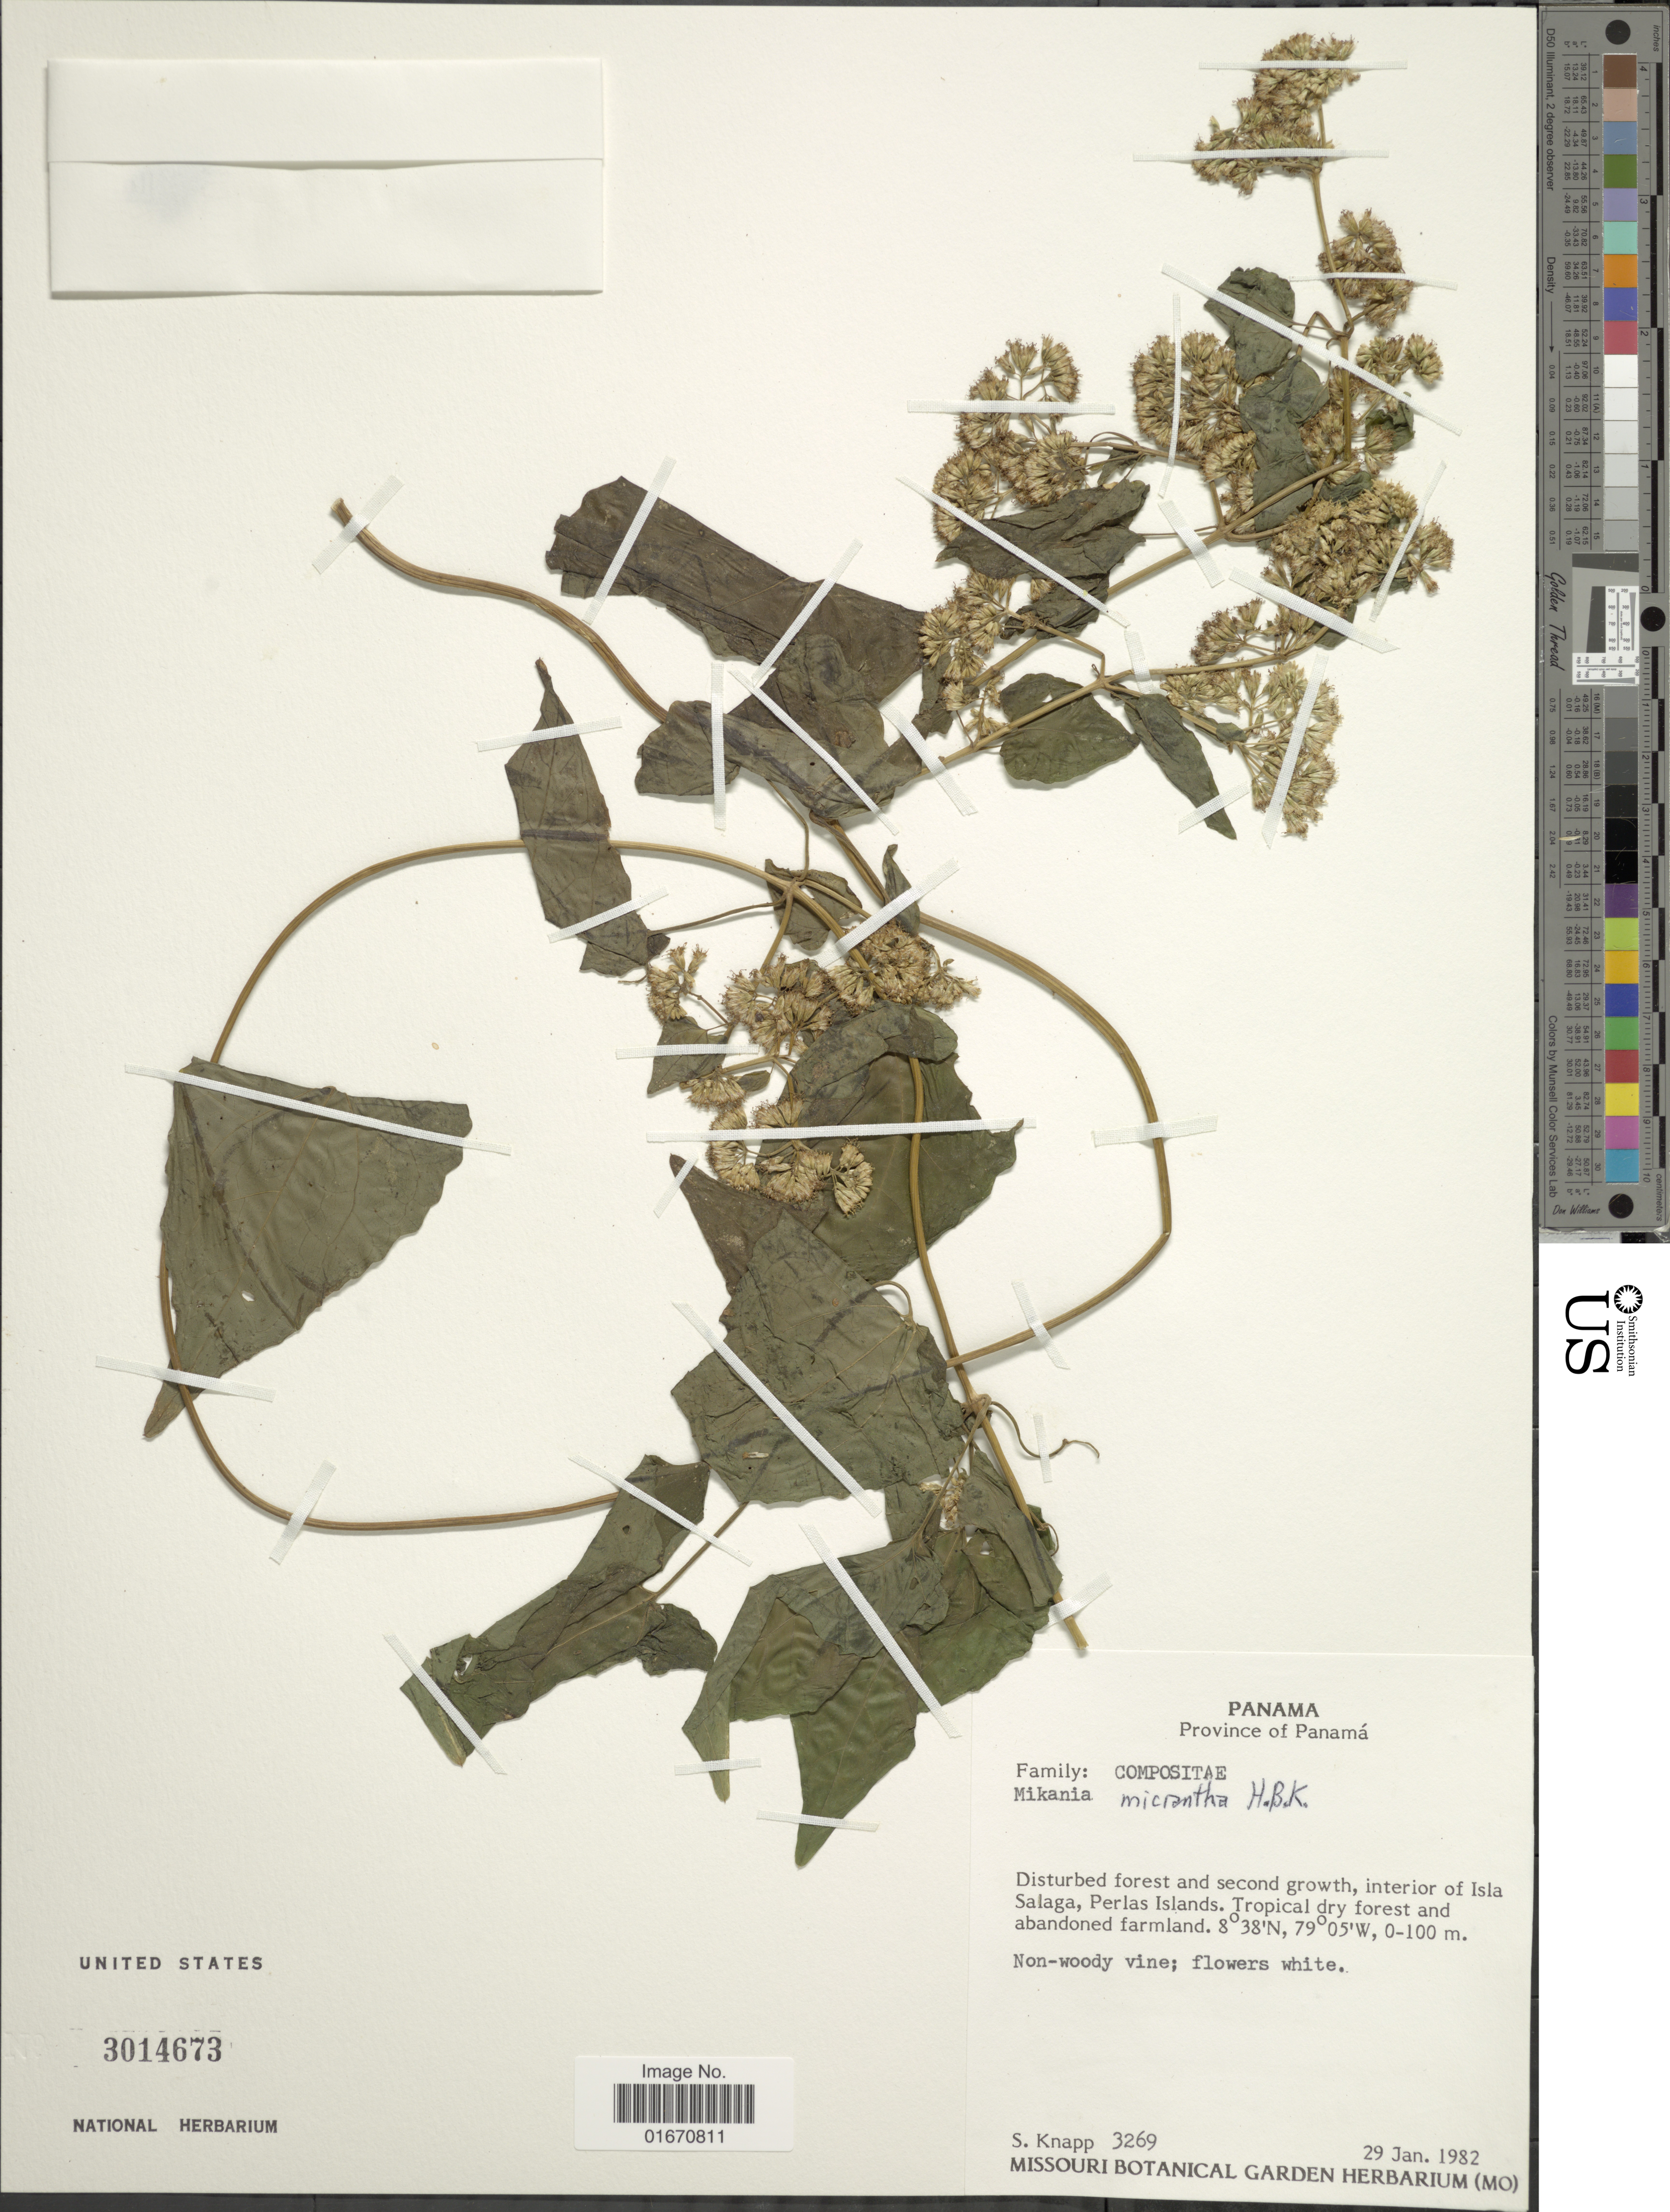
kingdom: Plantae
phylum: Tracheophyta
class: Magnoliopsida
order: Asterales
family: Asteraceae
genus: Mikania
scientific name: Mikania micrantha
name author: Kunth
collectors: S. Knapp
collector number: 3269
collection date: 1982-01-29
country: Panama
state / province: Panamá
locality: Interior of Isla Salaga, Perlas Islands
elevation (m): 0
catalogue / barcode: US 3014673